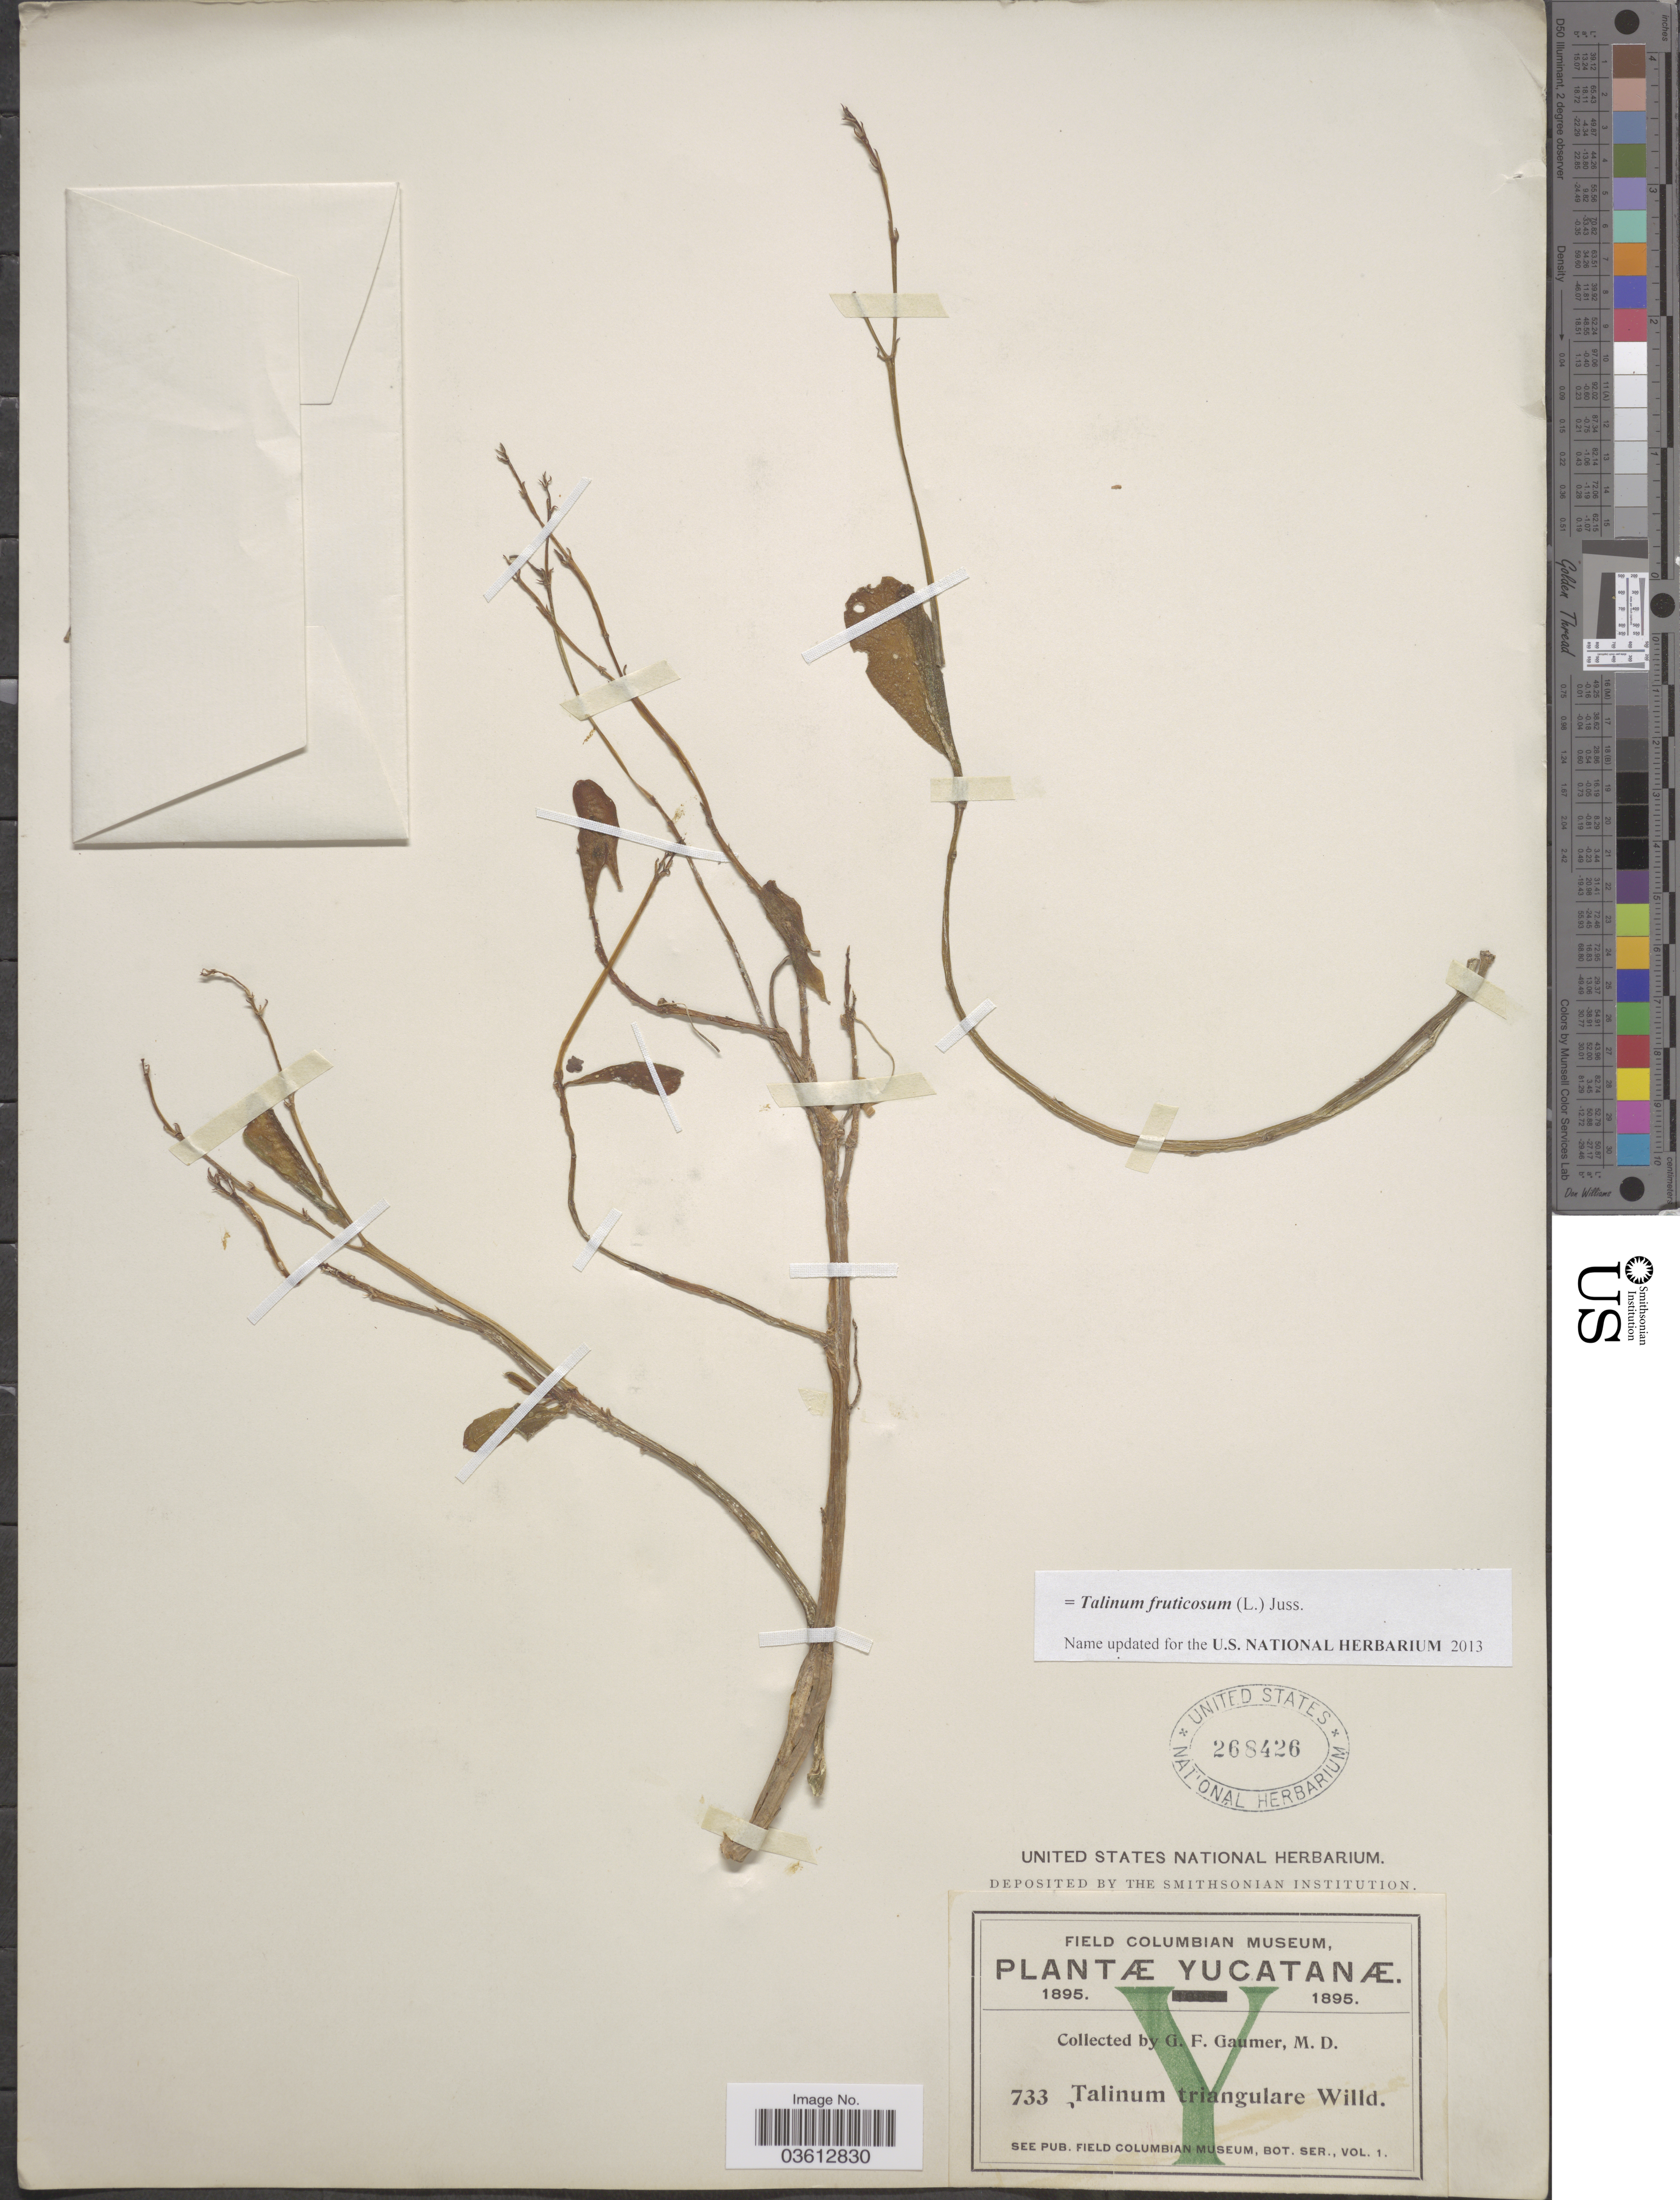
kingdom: Plantae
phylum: Tracheophyta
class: Magnoliopsida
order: Caryophyllales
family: Talinaceae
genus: Talinum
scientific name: Talinum fruticosum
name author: (L.) Juss.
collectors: G. F. Gaumer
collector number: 733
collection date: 1895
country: Mexico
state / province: Yucatán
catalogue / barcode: US 268426